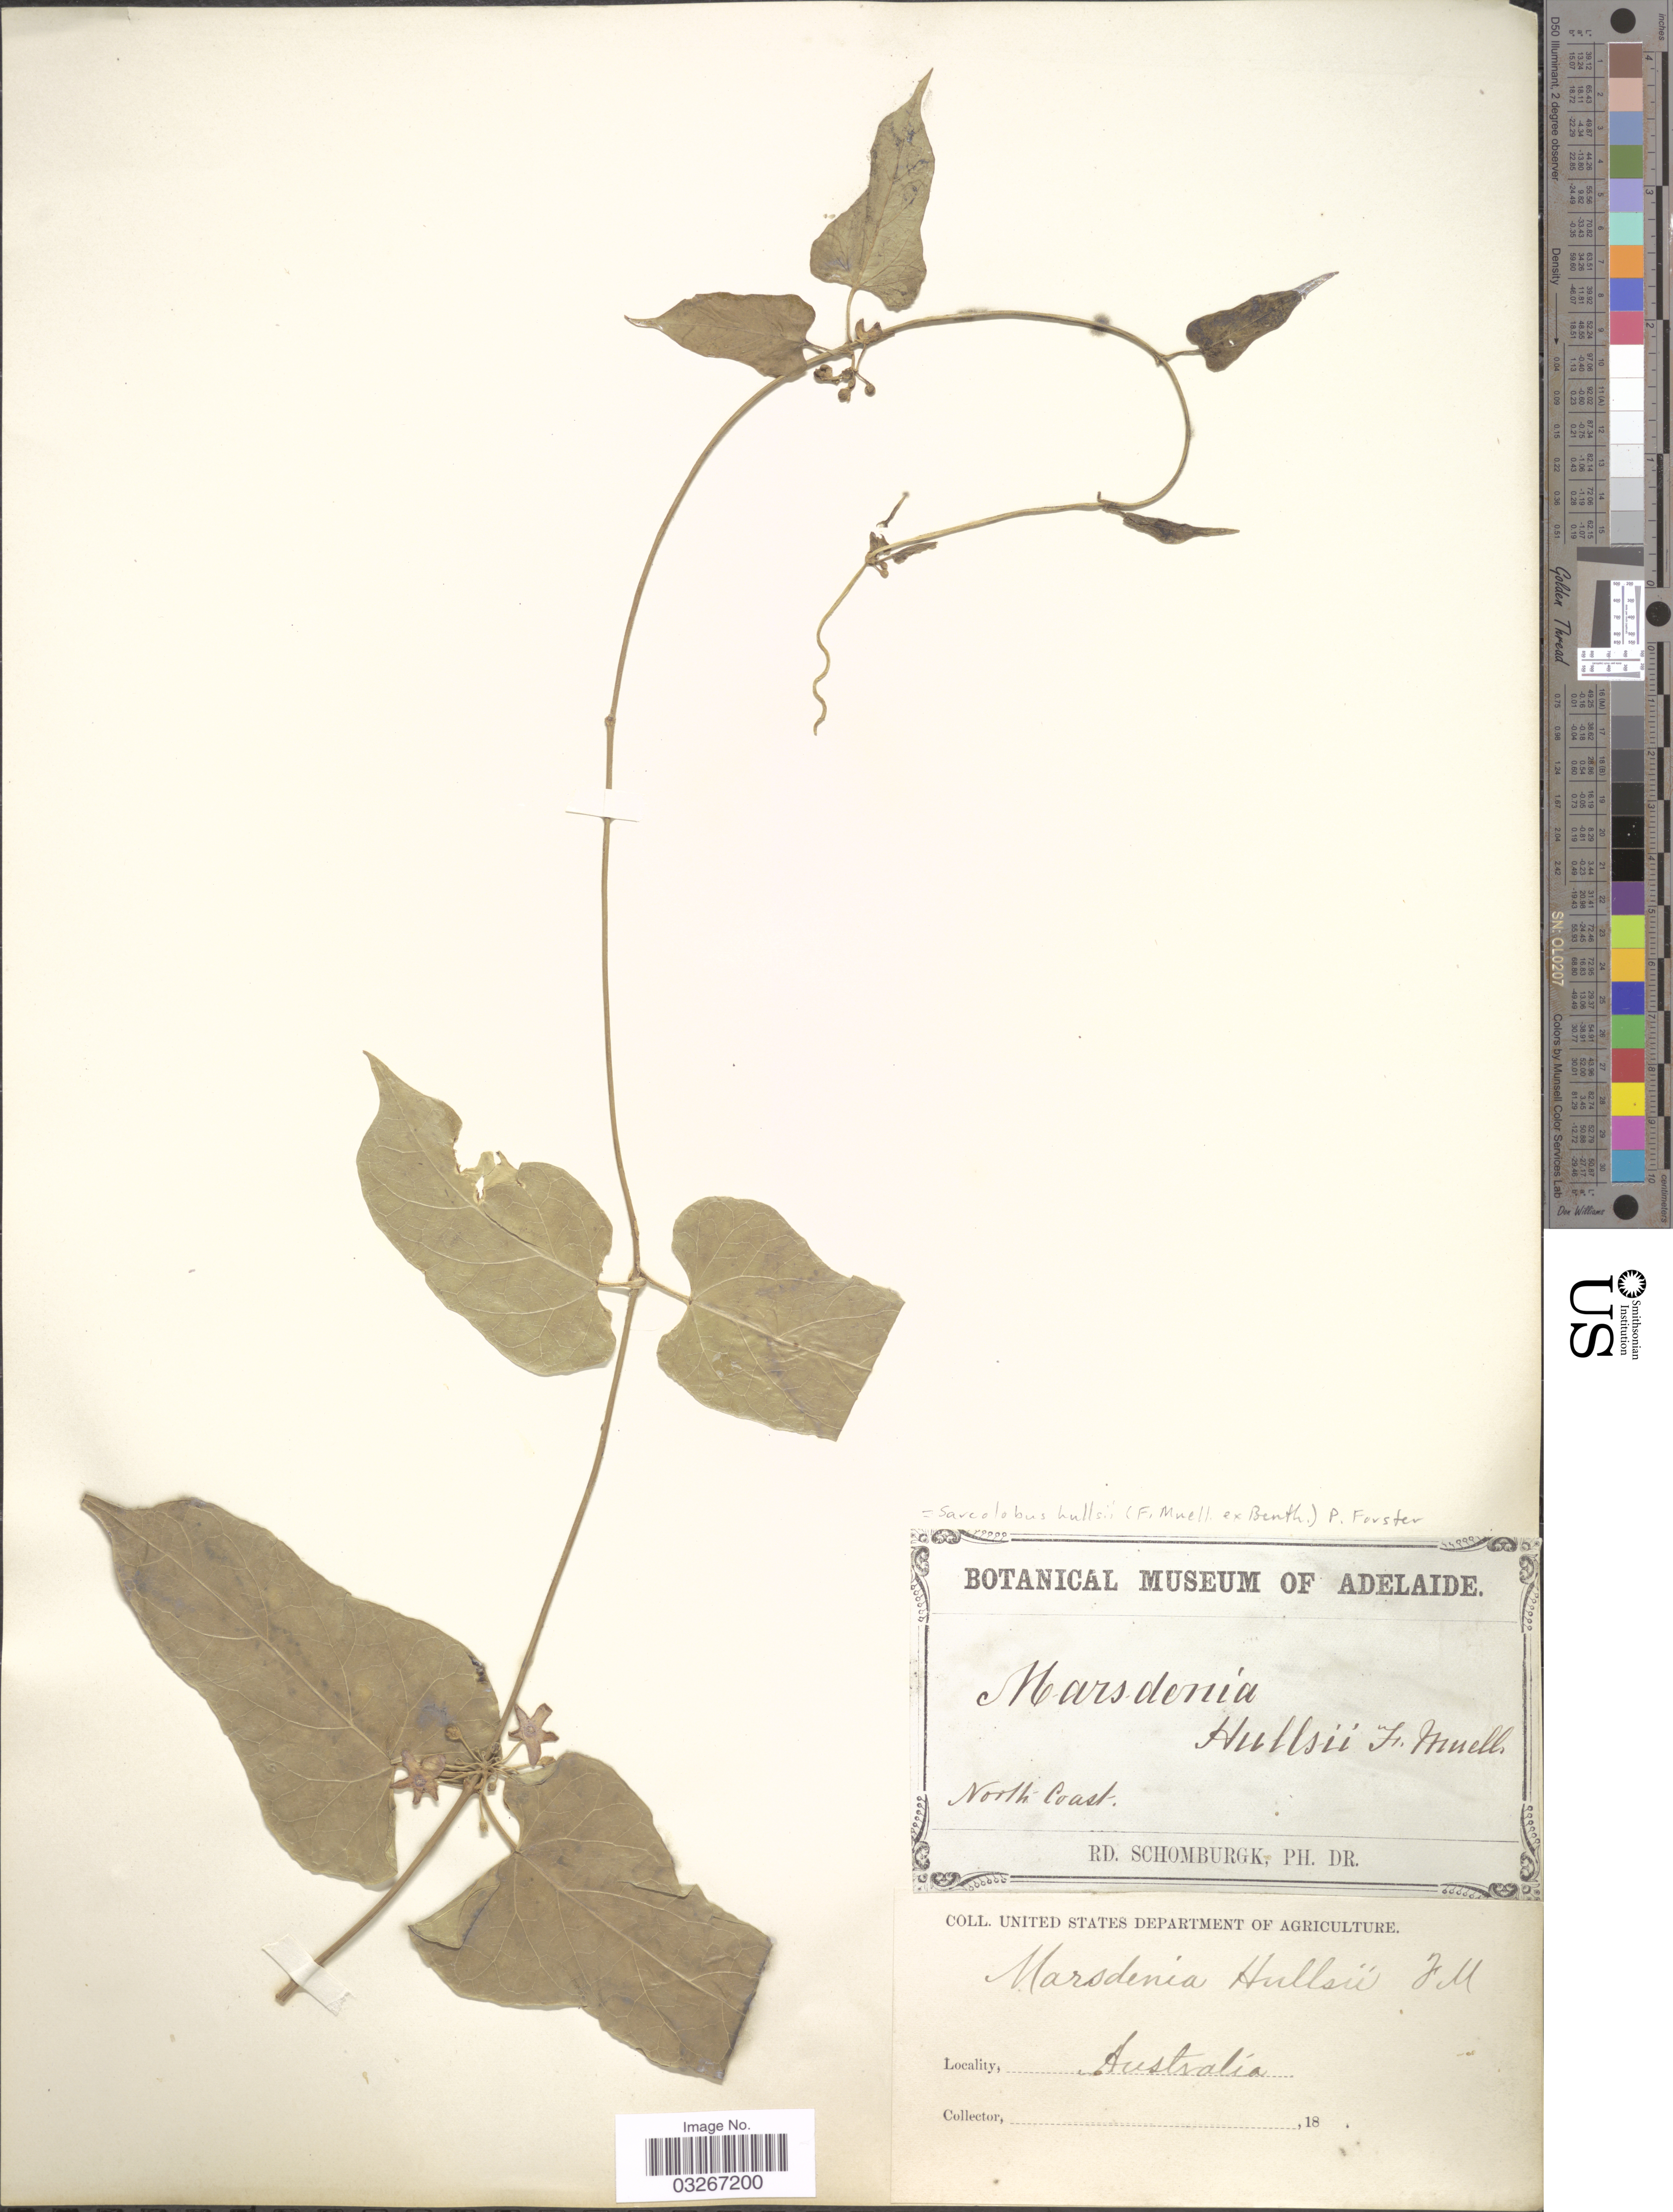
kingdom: Plantae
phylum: Tracheophyta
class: Magnoliopsida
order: Gentianales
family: Apocynaceae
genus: Sarcolobus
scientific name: Sarcolobus hullsii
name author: (F. Muell. ex Benth.) P.I. Forst.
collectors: M. R. Schomburgk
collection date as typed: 18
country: Australia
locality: North Coast.